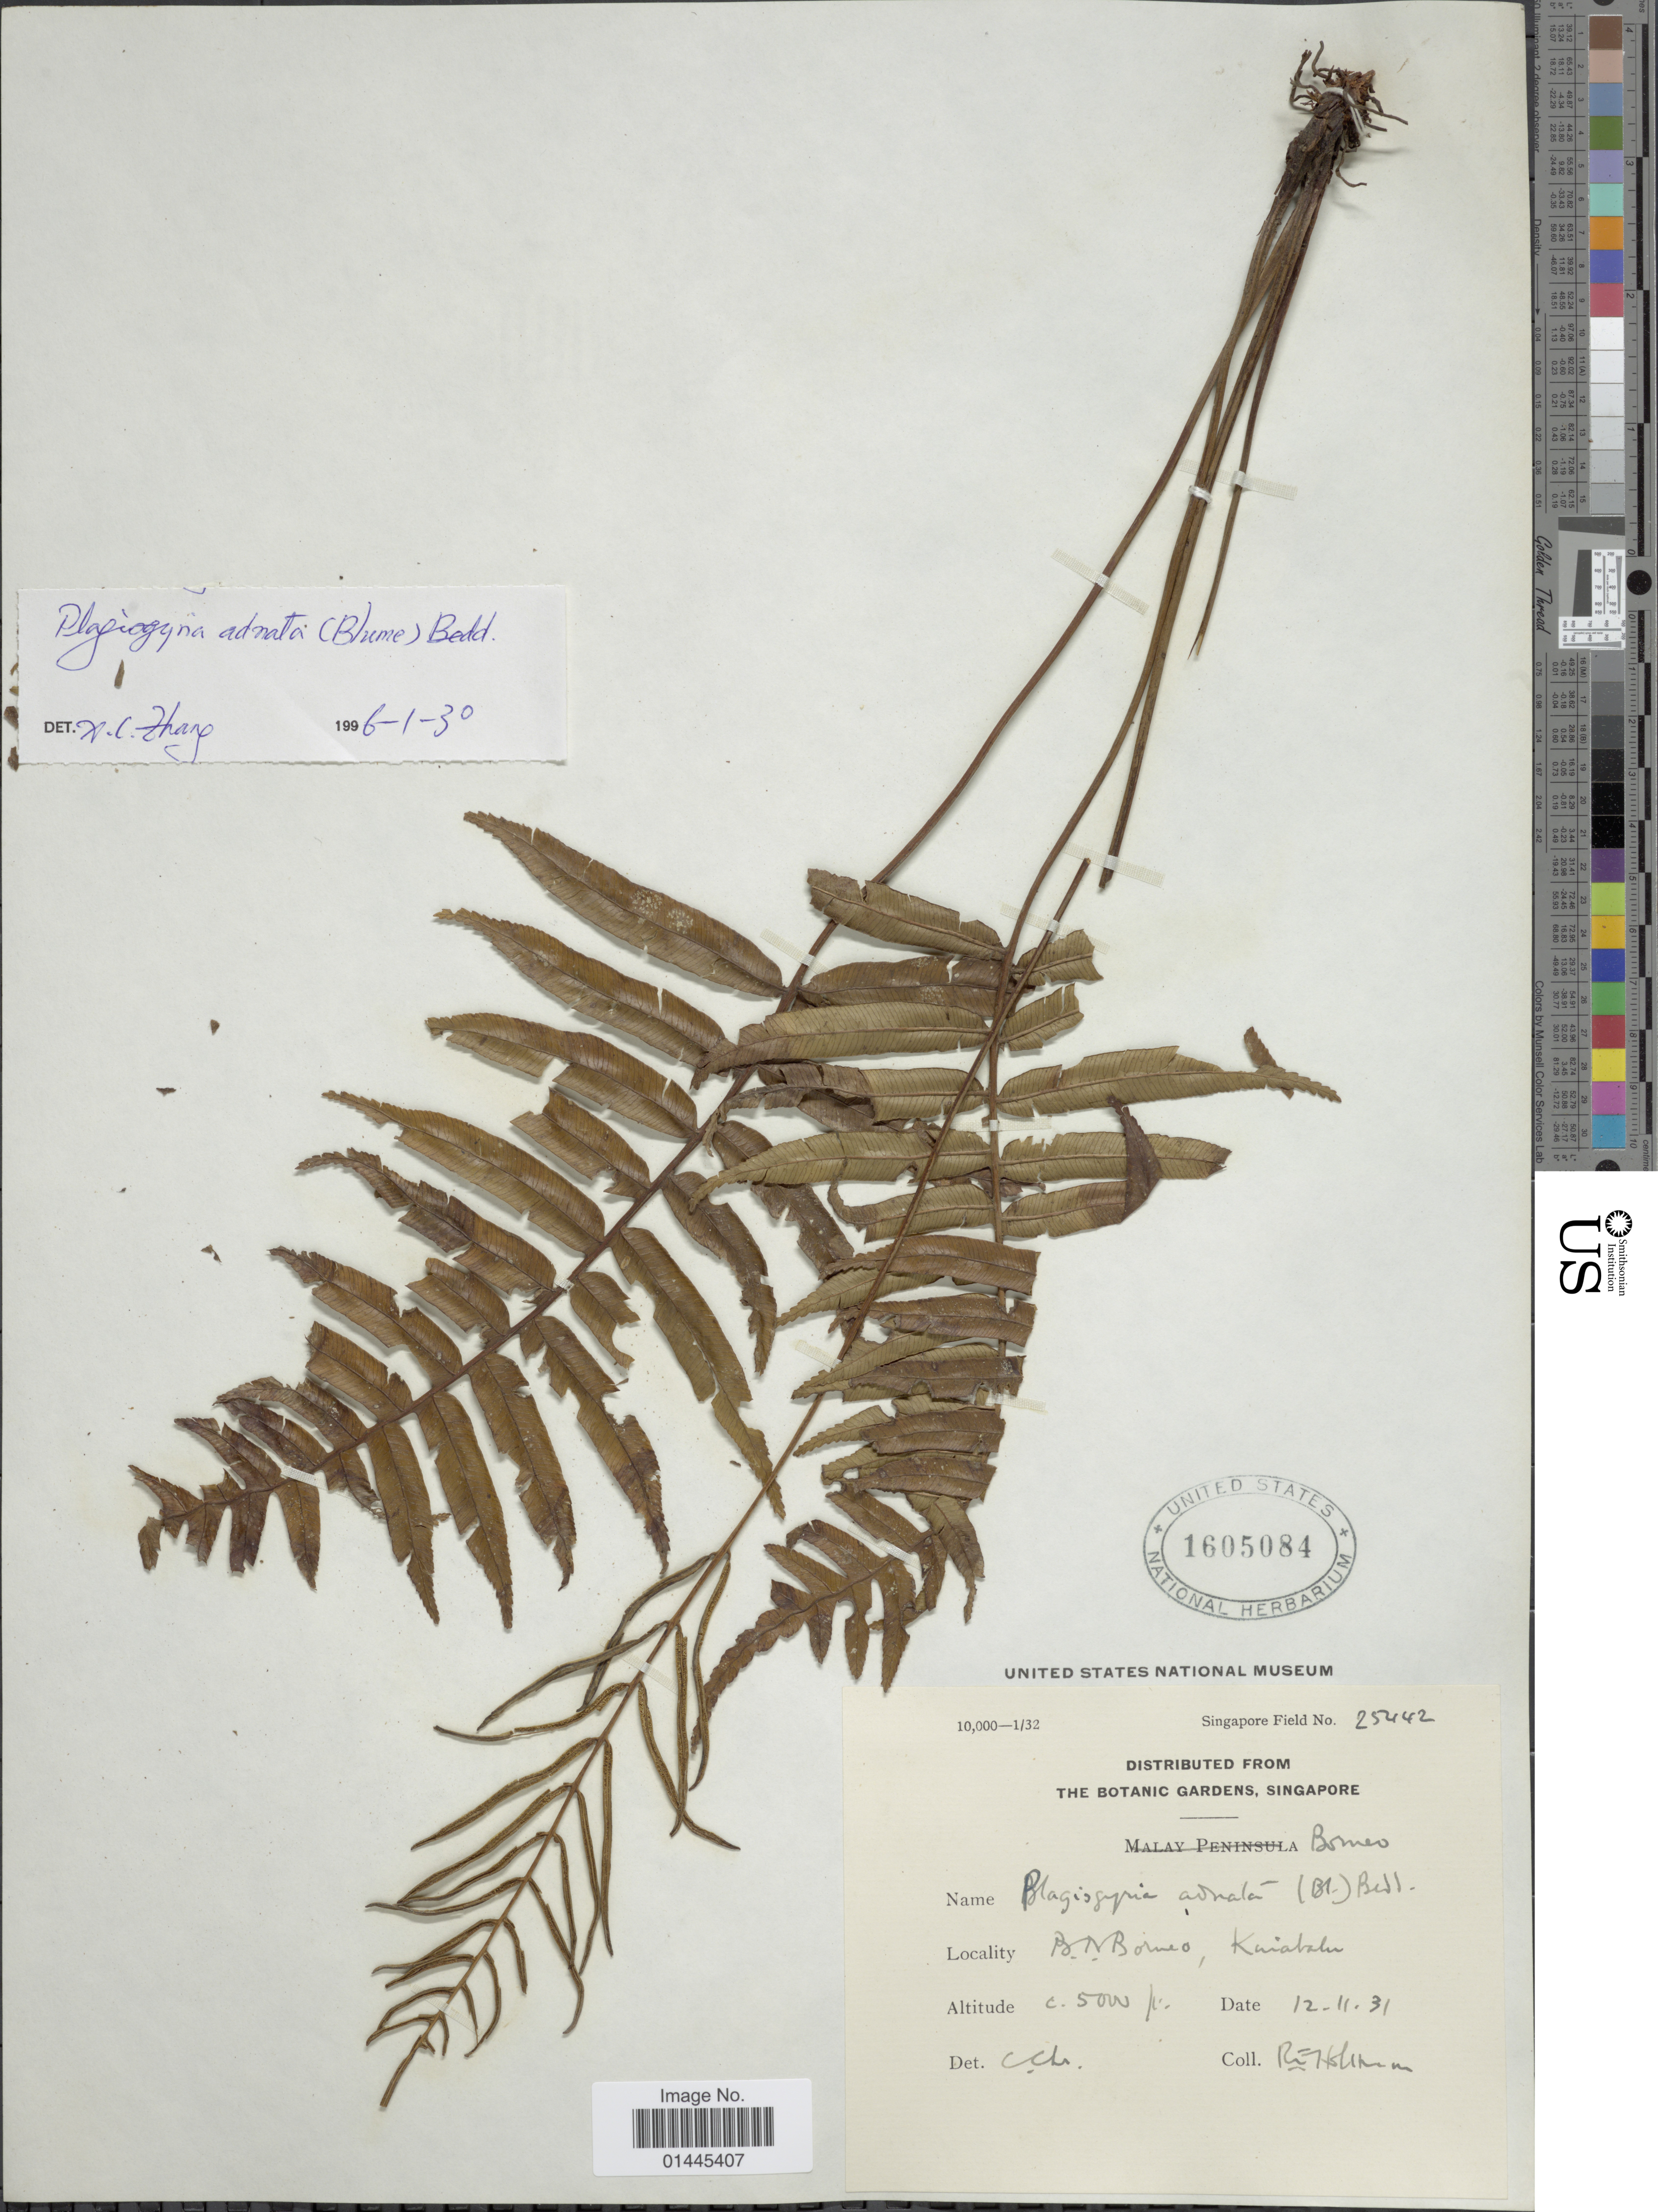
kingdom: Plantae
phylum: Tracheophyta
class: Polypodiopsida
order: Cyatheales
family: Plagiogyriaceae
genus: Plagiogyria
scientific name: Plagiogyria adnata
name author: (Blume) Bedd.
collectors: R. Holman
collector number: Singapore Field 25442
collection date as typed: Transcribed d/m/y: 12/11/31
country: Malaysia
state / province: Sabah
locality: B. N. Borneo, Kinabalu.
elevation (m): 1524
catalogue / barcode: US 1605084